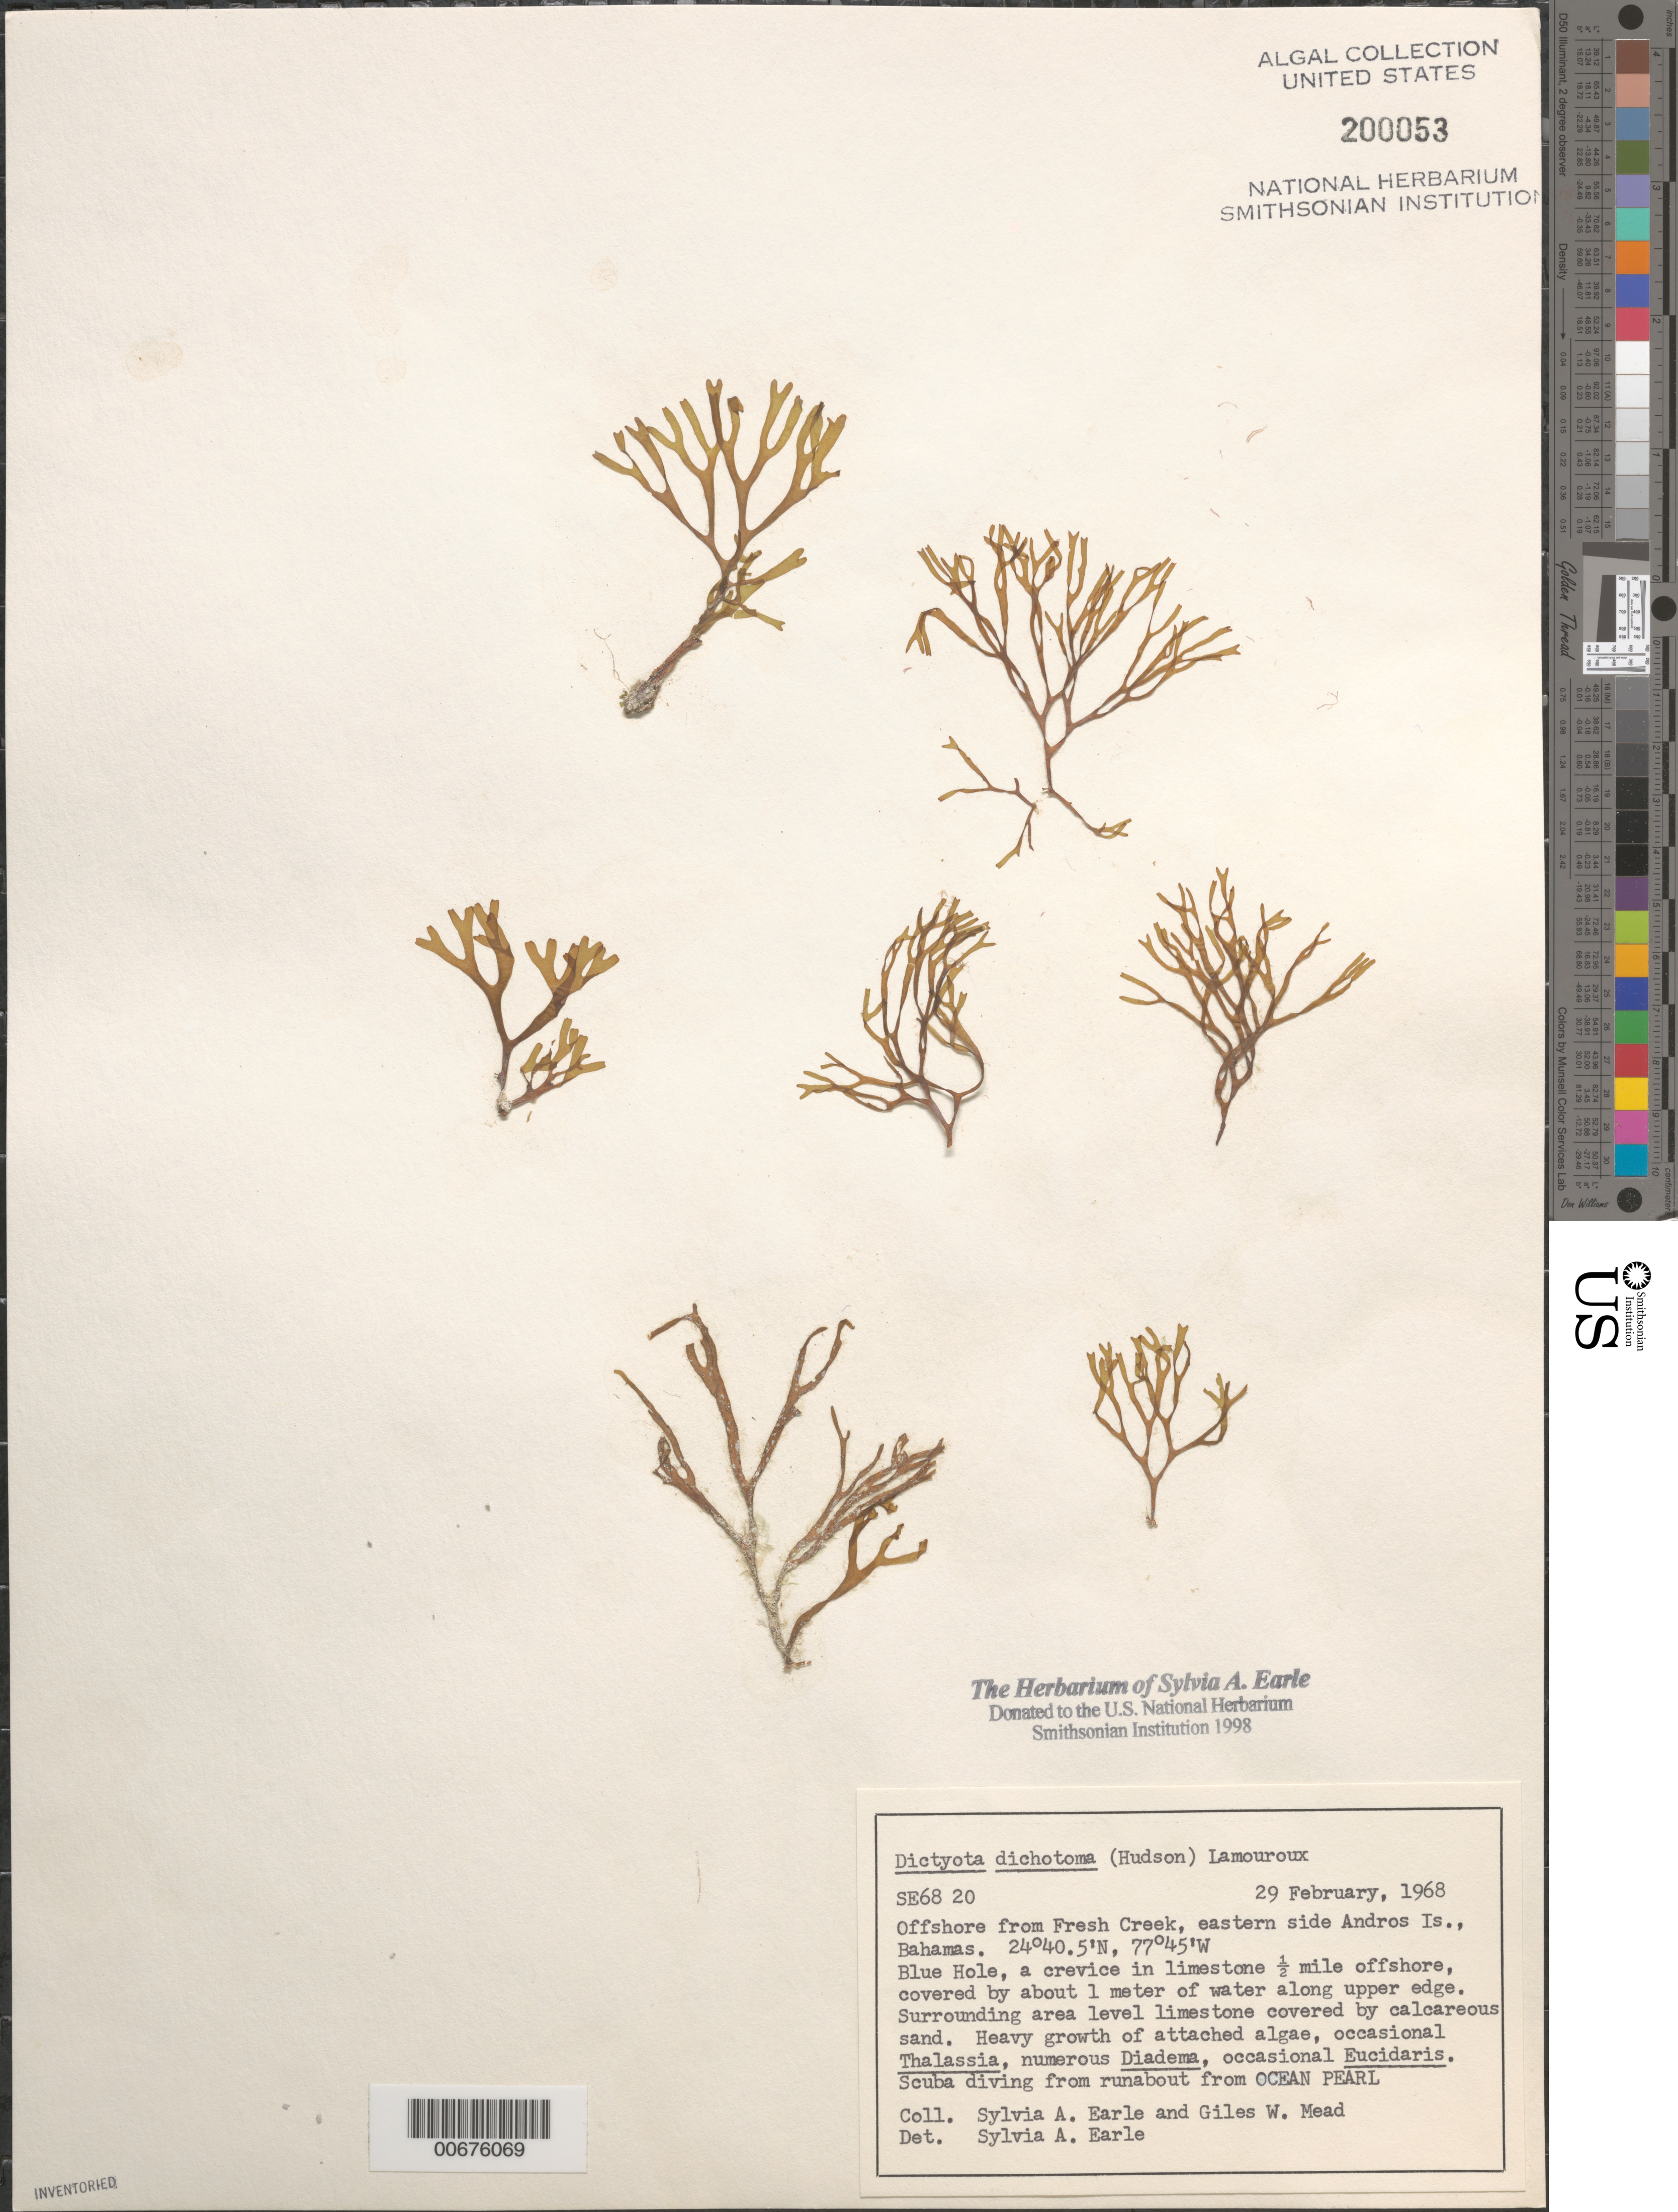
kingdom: Chromista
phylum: Ochrophyta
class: Phaeophyceae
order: Dictyotales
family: Dictyotaceae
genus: Dictyota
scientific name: Dictyota dichotoma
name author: (Huds.) J.V.Lamouroux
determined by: Earle, S. A.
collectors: S. A. Earle & G. W. Mead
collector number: SE 6320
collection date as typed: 29 Feb 1968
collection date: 1968-02-29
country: Bahamas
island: Andros Island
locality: Blue Hole, off Fresh Creek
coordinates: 24 40.5' N, 77 45' W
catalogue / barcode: US 200053